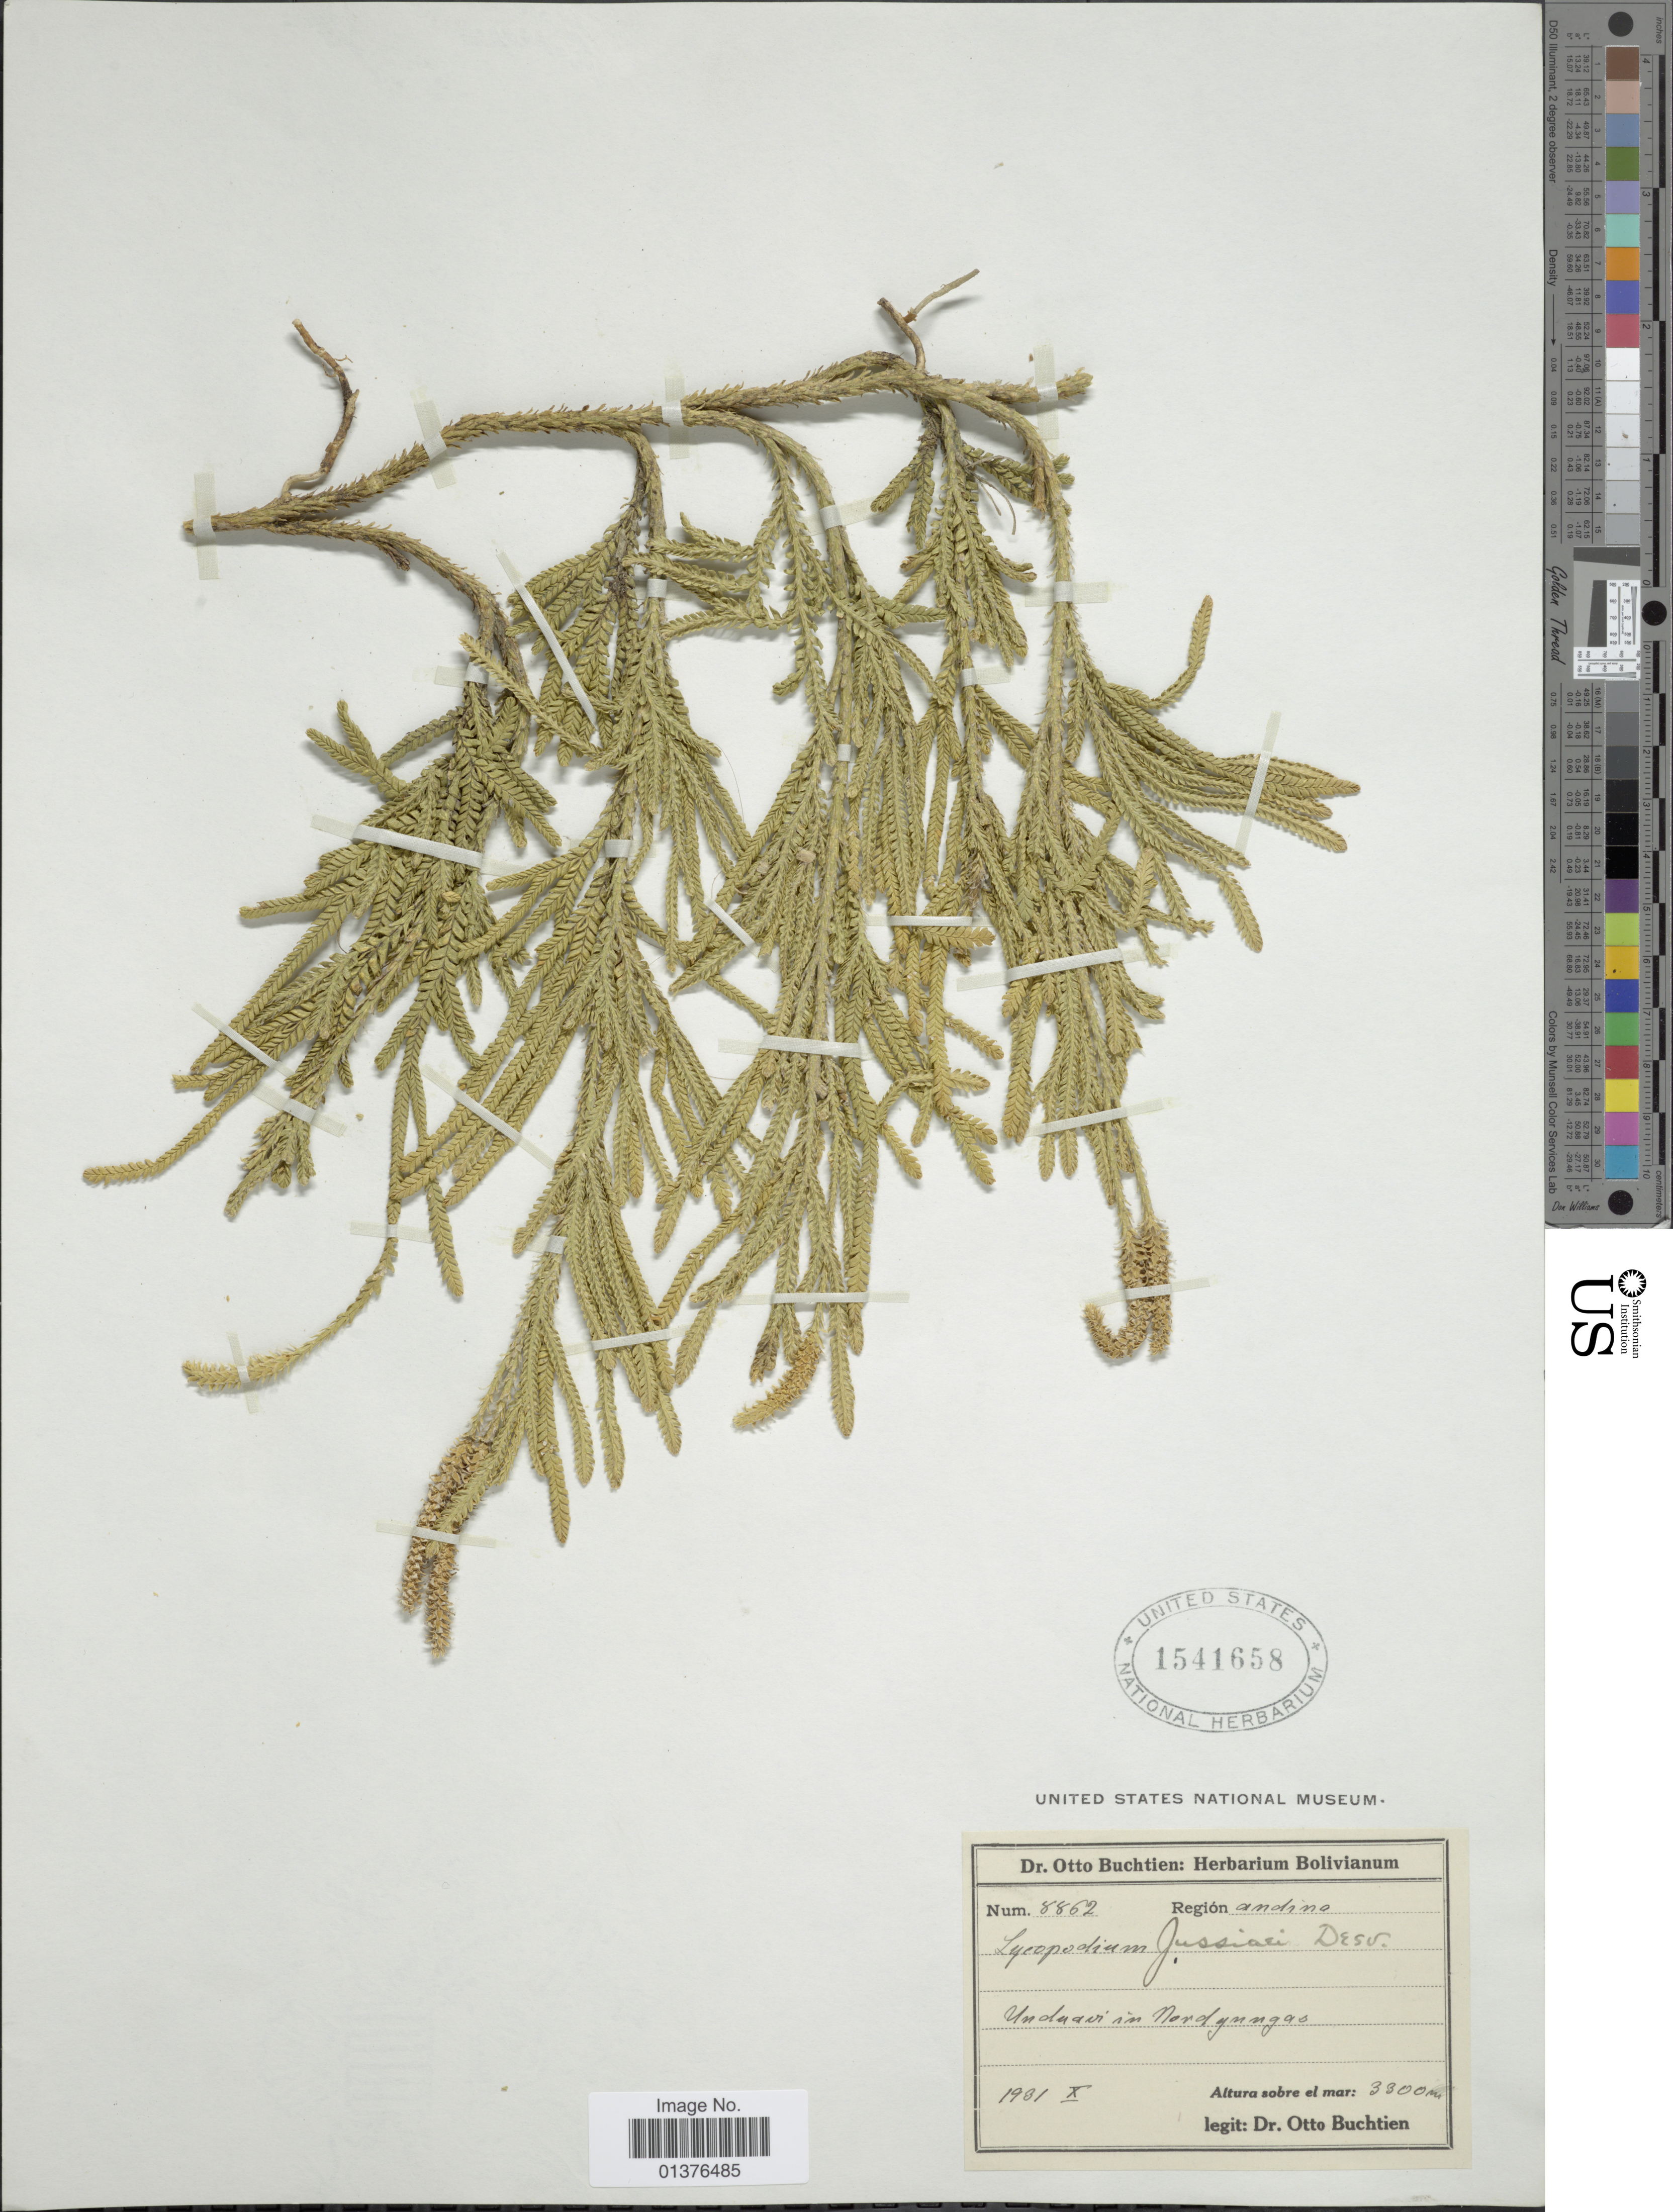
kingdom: Plantae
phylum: Tracheophyta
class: Lycopodiopsida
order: Lycopodiales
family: Lycopodiaceae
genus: Diphasium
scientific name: Diphasium jussiaei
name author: (Desv.) C. Presl ex Rothm.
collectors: O. Buchtien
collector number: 8862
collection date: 1901-10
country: Bolivia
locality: Region: andina, Unduavi in Nordyungas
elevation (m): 3300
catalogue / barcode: US 1541658